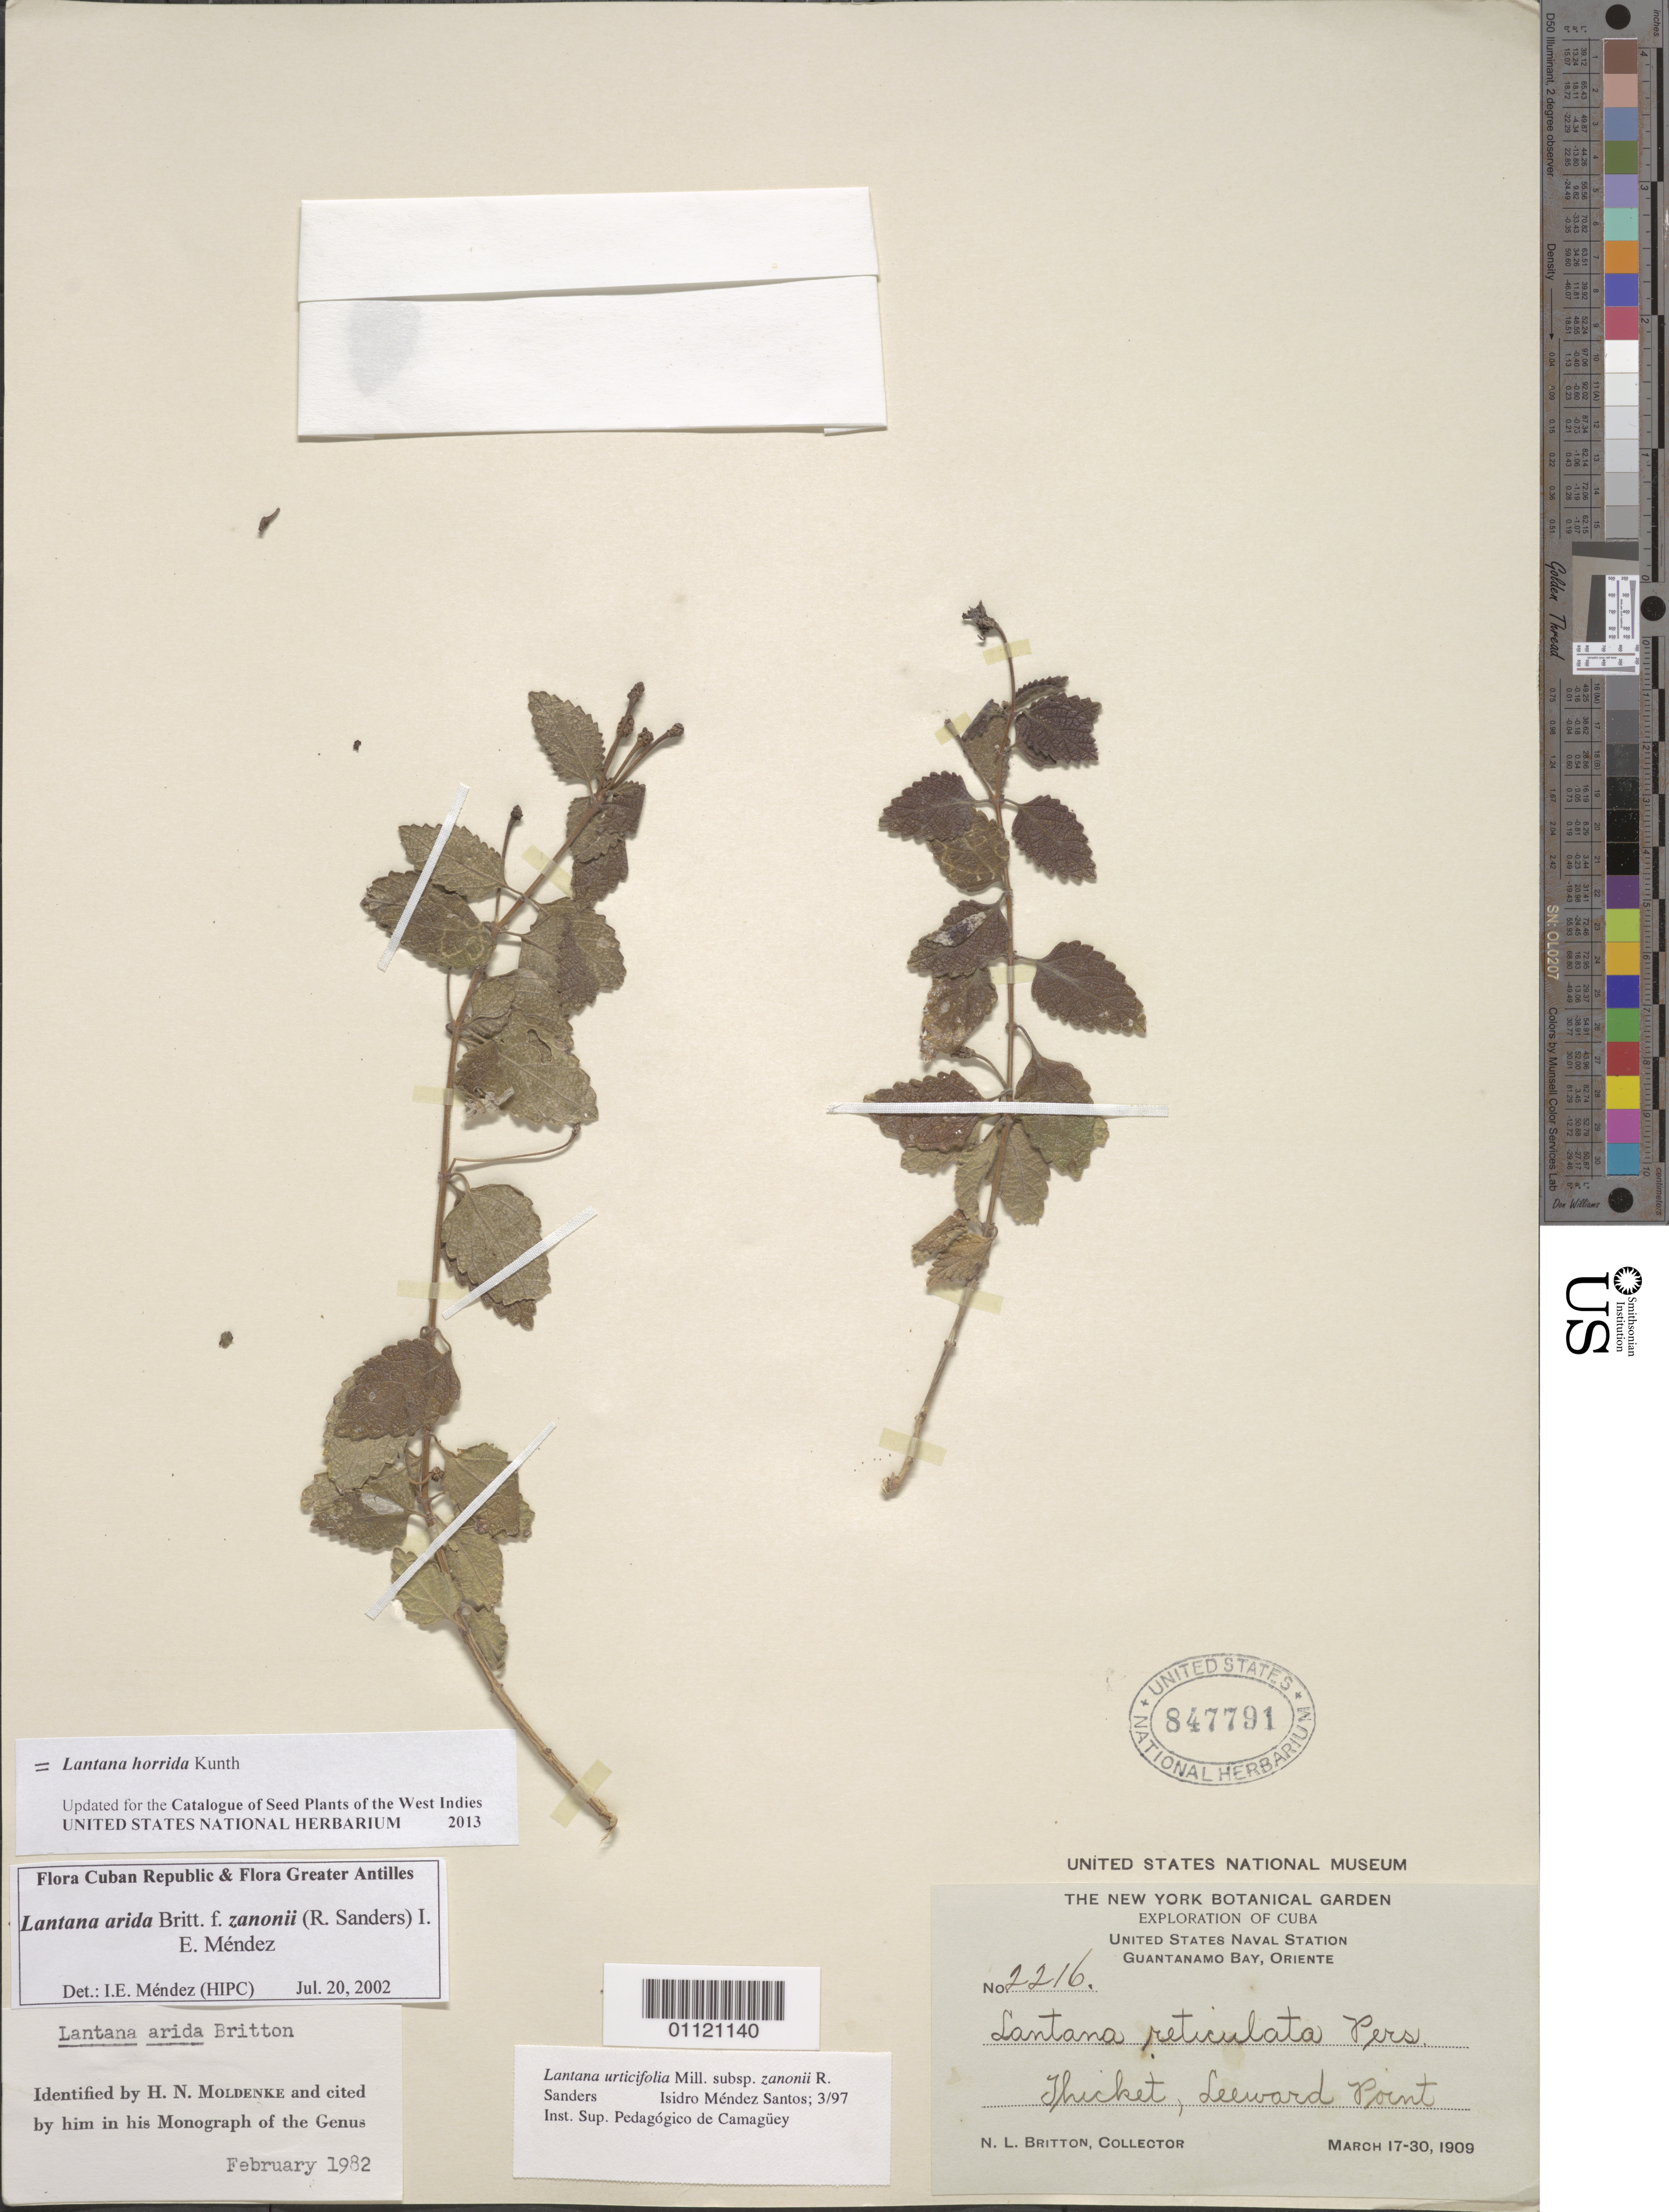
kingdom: Plantae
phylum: Tracheophyta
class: Magnoliopsida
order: Lamiales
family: Verbenaceae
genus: Lantana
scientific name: Lantana horrida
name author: Kunth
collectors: N. Britton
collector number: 2216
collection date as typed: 17 Mar 1909 to 30 Mar 1909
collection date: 1909-03-17/1909-03-30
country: Cuba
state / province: Guantánamo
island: Cuba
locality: Guantánamo Bay: Thicket, Leeward Point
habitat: Thicket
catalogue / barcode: US 847791